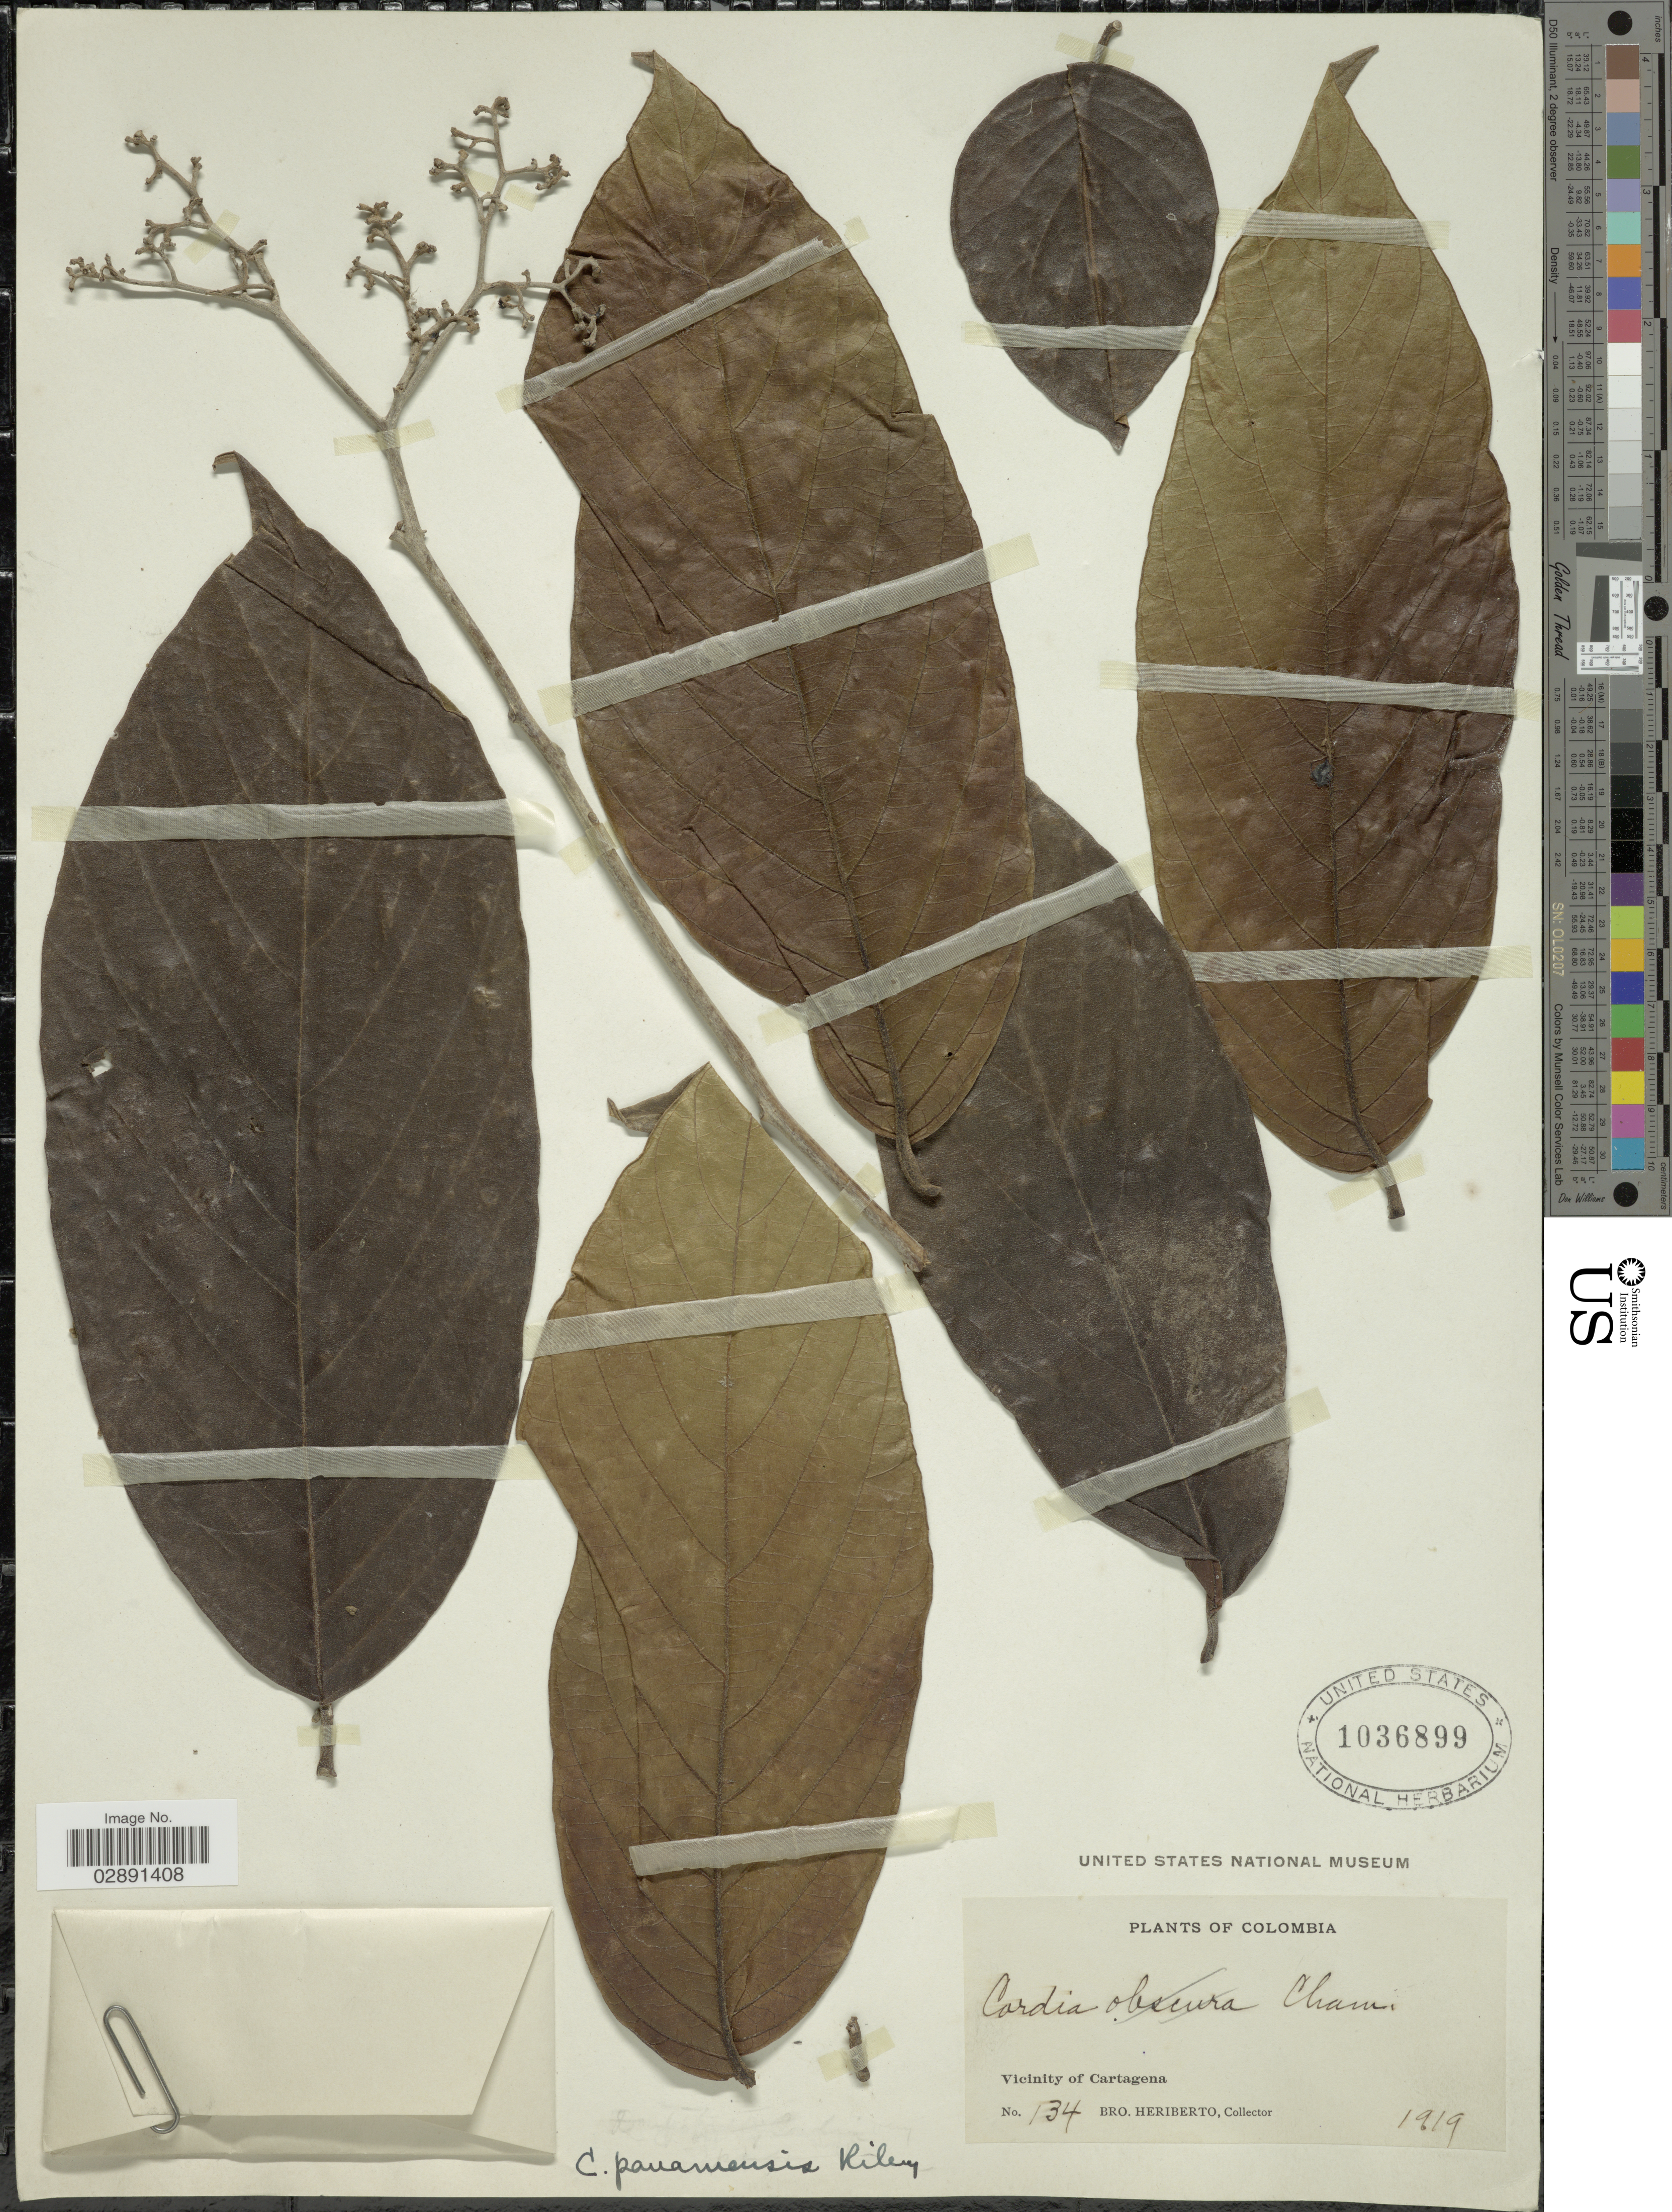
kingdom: Plantae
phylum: Tracheophyta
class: Magnoliopsida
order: Boraginales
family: Cordiaceae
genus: Cordia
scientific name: Cordia panamensis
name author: L. Riley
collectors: B. Heriberto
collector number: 134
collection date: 1919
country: Colombia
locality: Vicinity of Cartagena.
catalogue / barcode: US 1036899